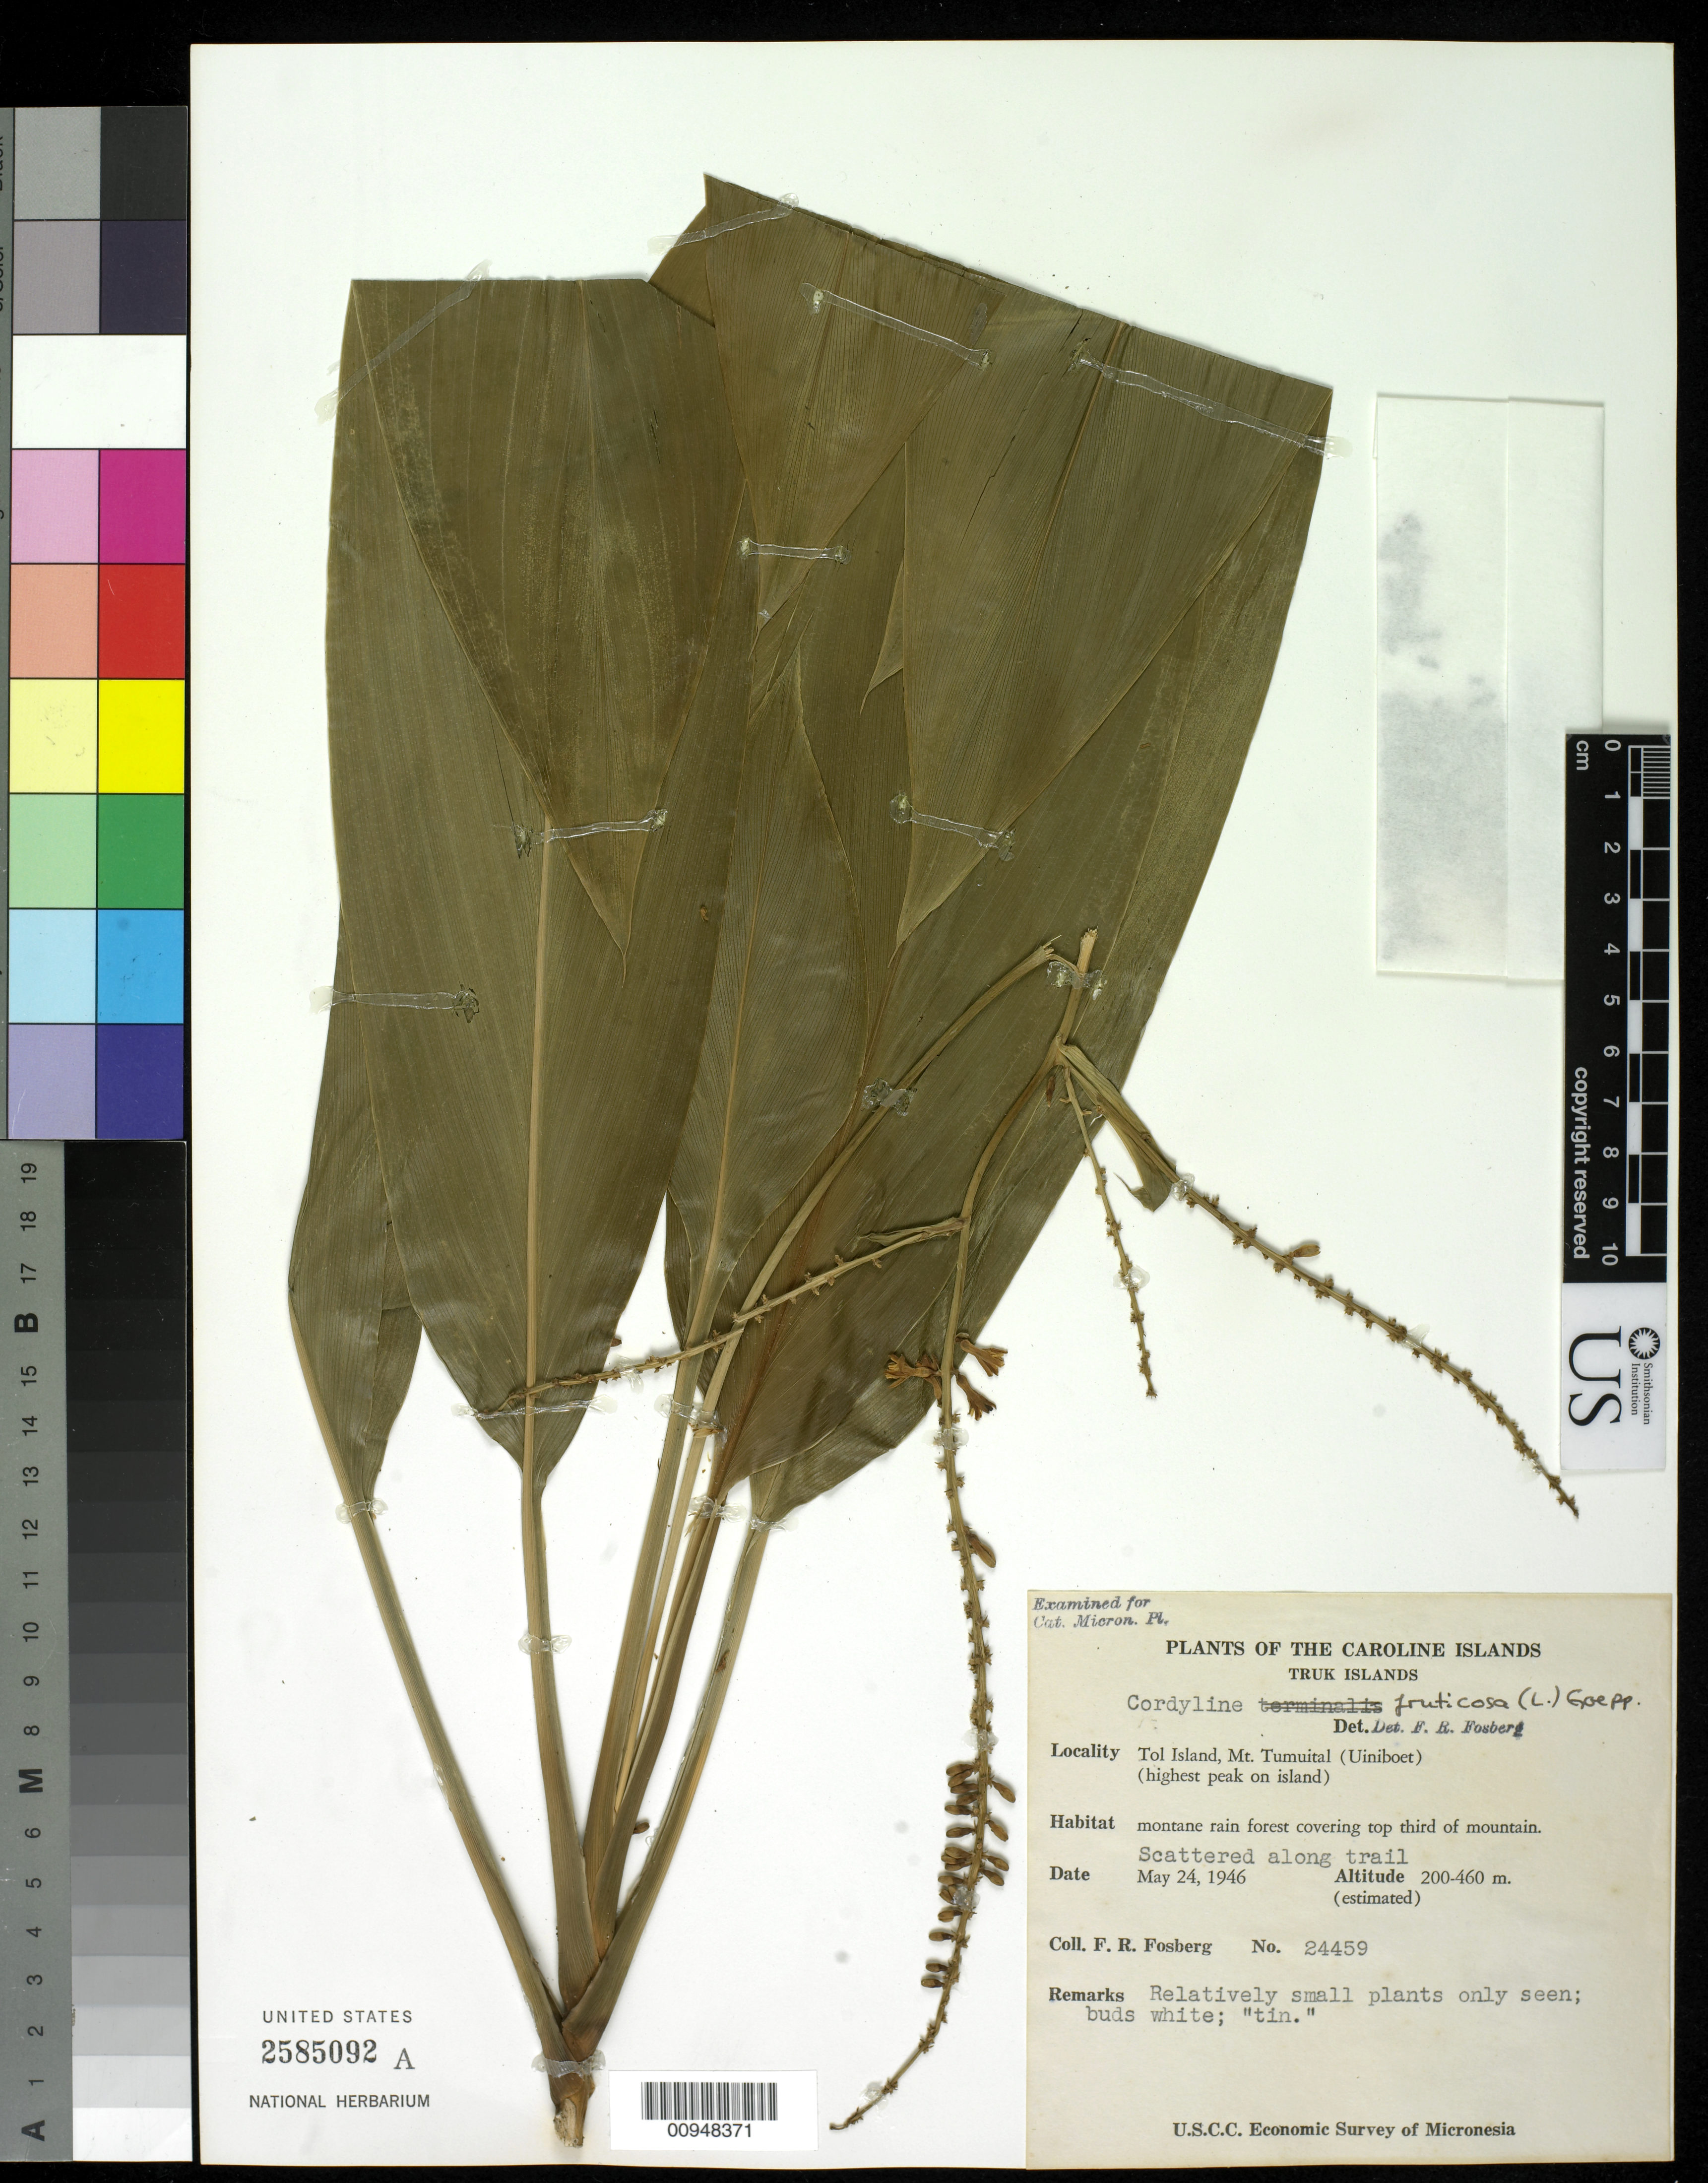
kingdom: Plantae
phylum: Tracheophyta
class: Liliopsida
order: Asparagales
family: Asparagaceae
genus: Cordyline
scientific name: Cordyline fruticosa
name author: (L.) A. Chev.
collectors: F. R. Fosberg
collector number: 24459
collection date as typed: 24 May 1946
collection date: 1946-05-24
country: Micronesia, Federated States of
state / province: Truk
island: Tol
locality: Mt. Tumuital (Uiniboet).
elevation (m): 200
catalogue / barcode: US 2585092A